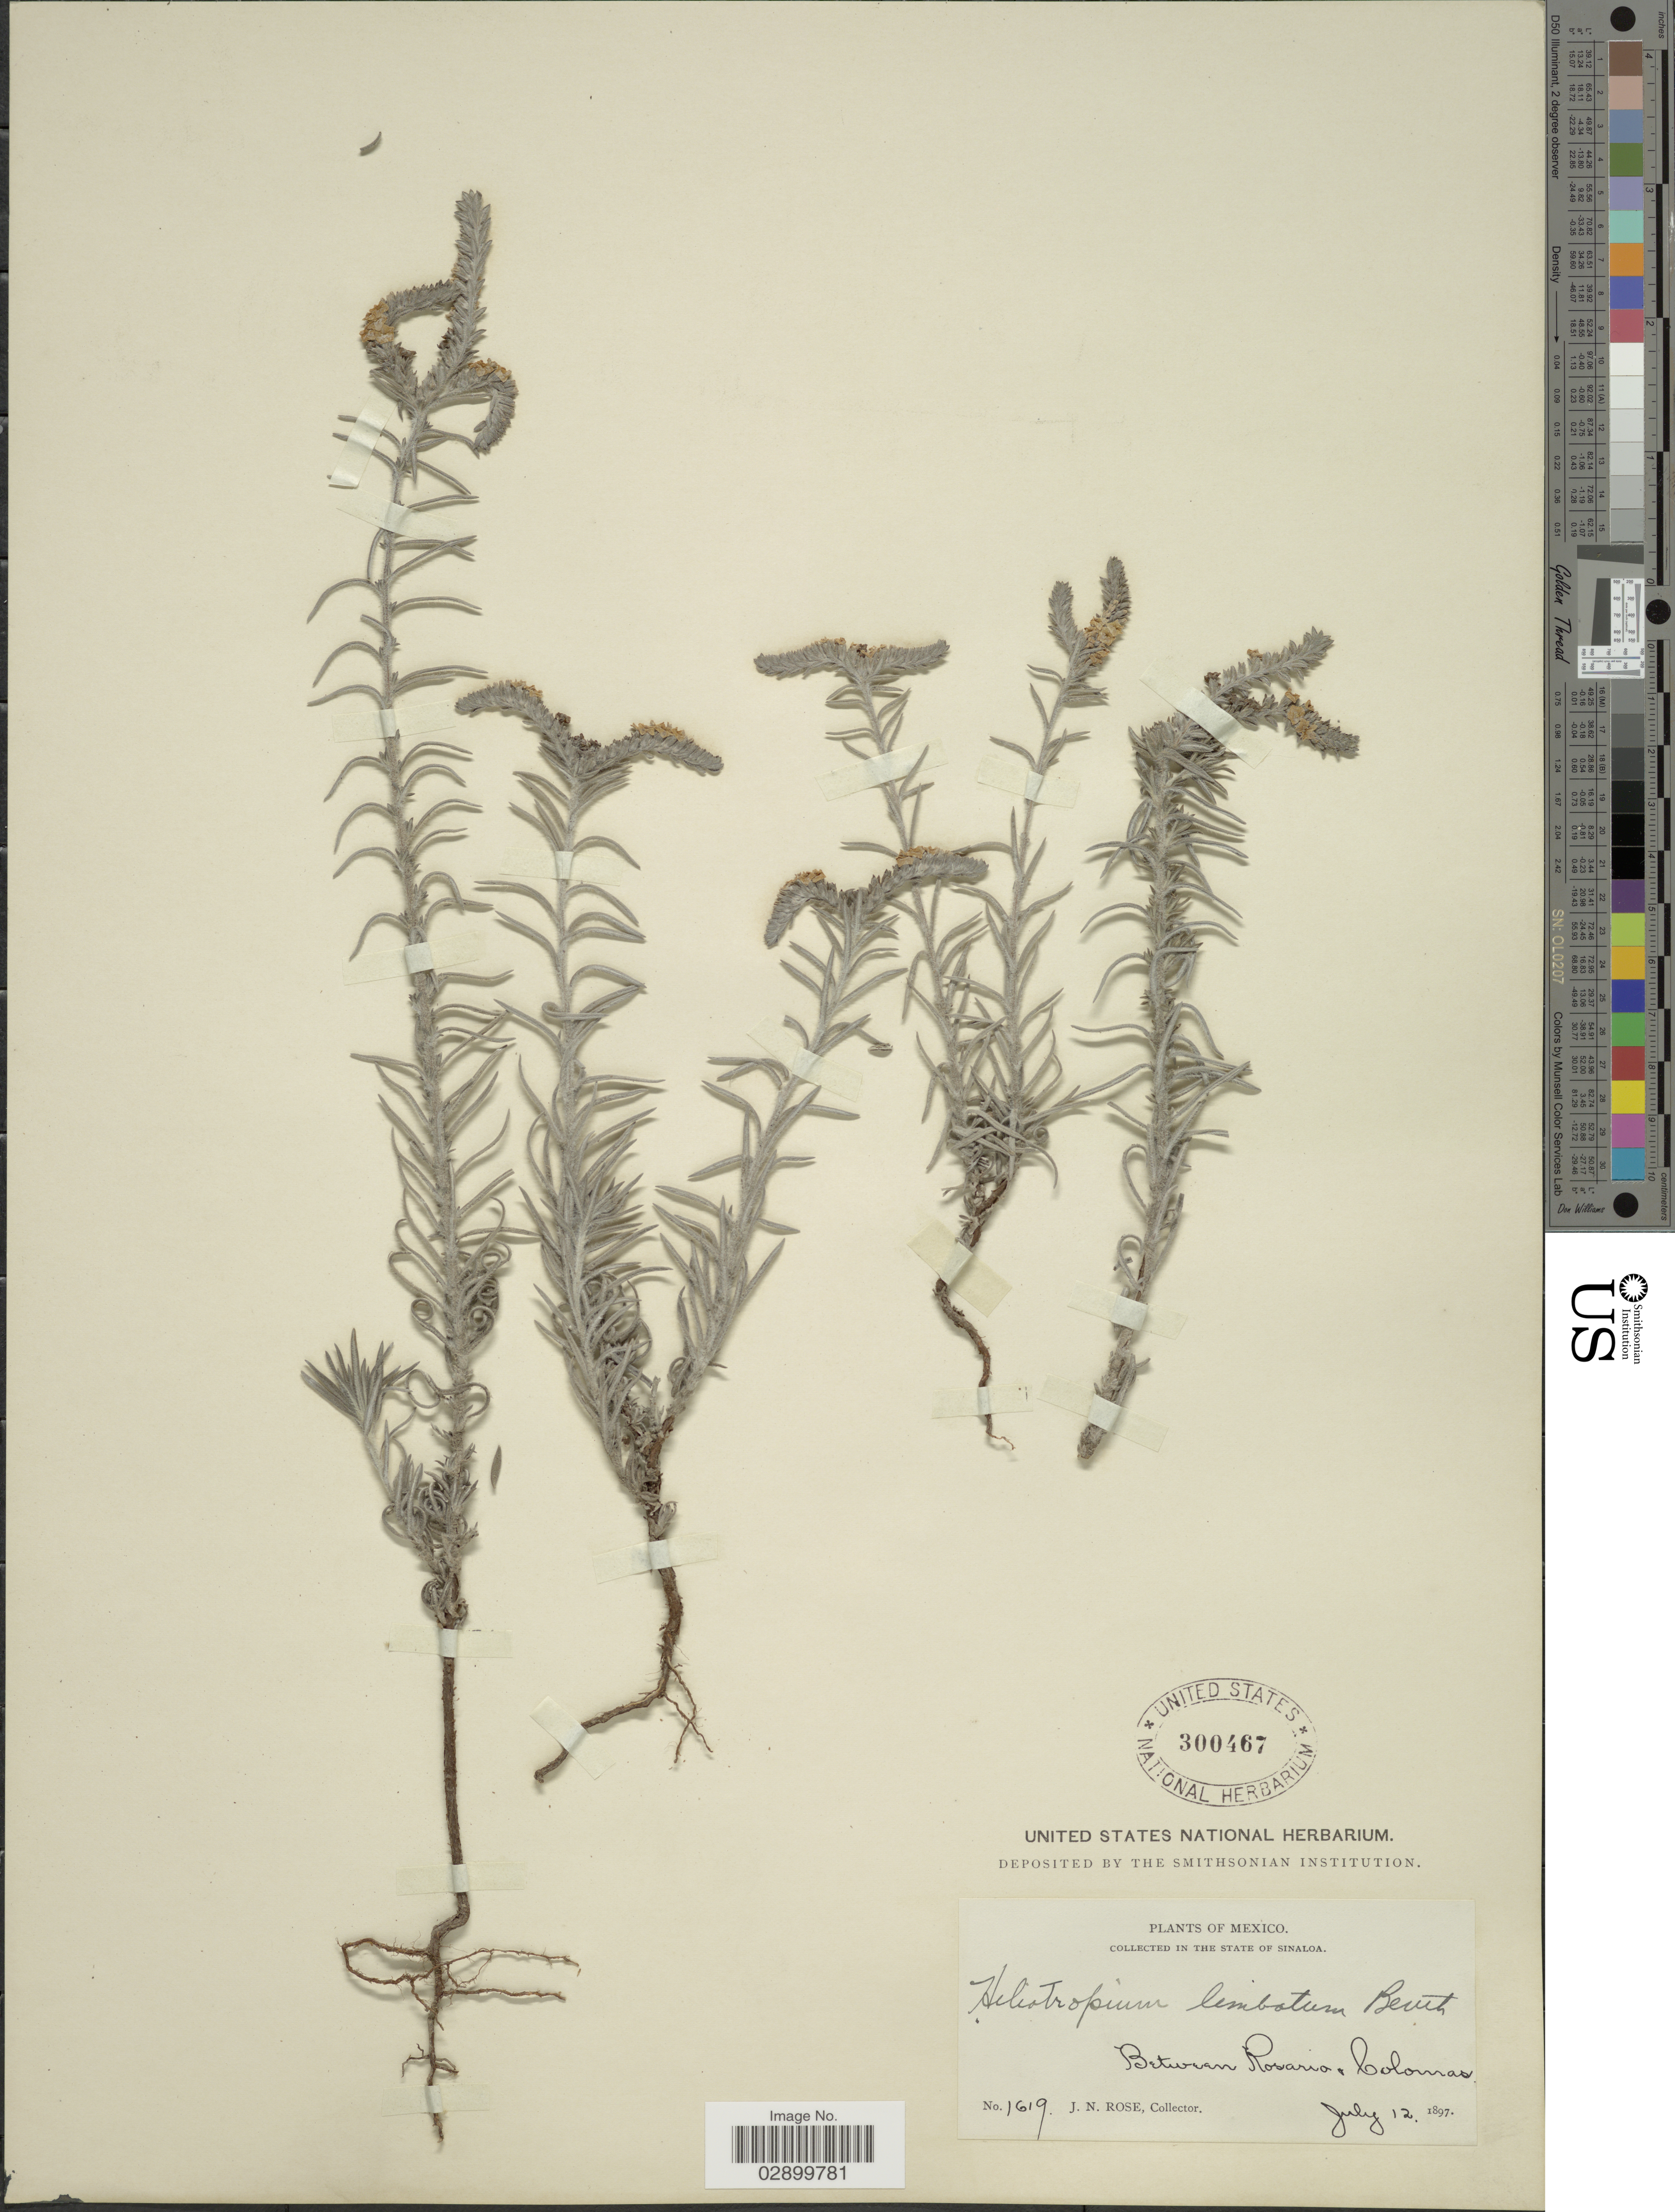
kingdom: Plantae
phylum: Tracheophyta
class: Magnoliopsida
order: Boraginales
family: Heliotropiaceae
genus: Heliotropium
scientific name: Heliotropium limbatum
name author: Benth.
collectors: J. N. Rose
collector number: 1619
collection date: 1897-07-12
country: Mexico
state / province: Sinaloa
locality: Between Rosario & Colomas.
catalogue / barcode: US 300467